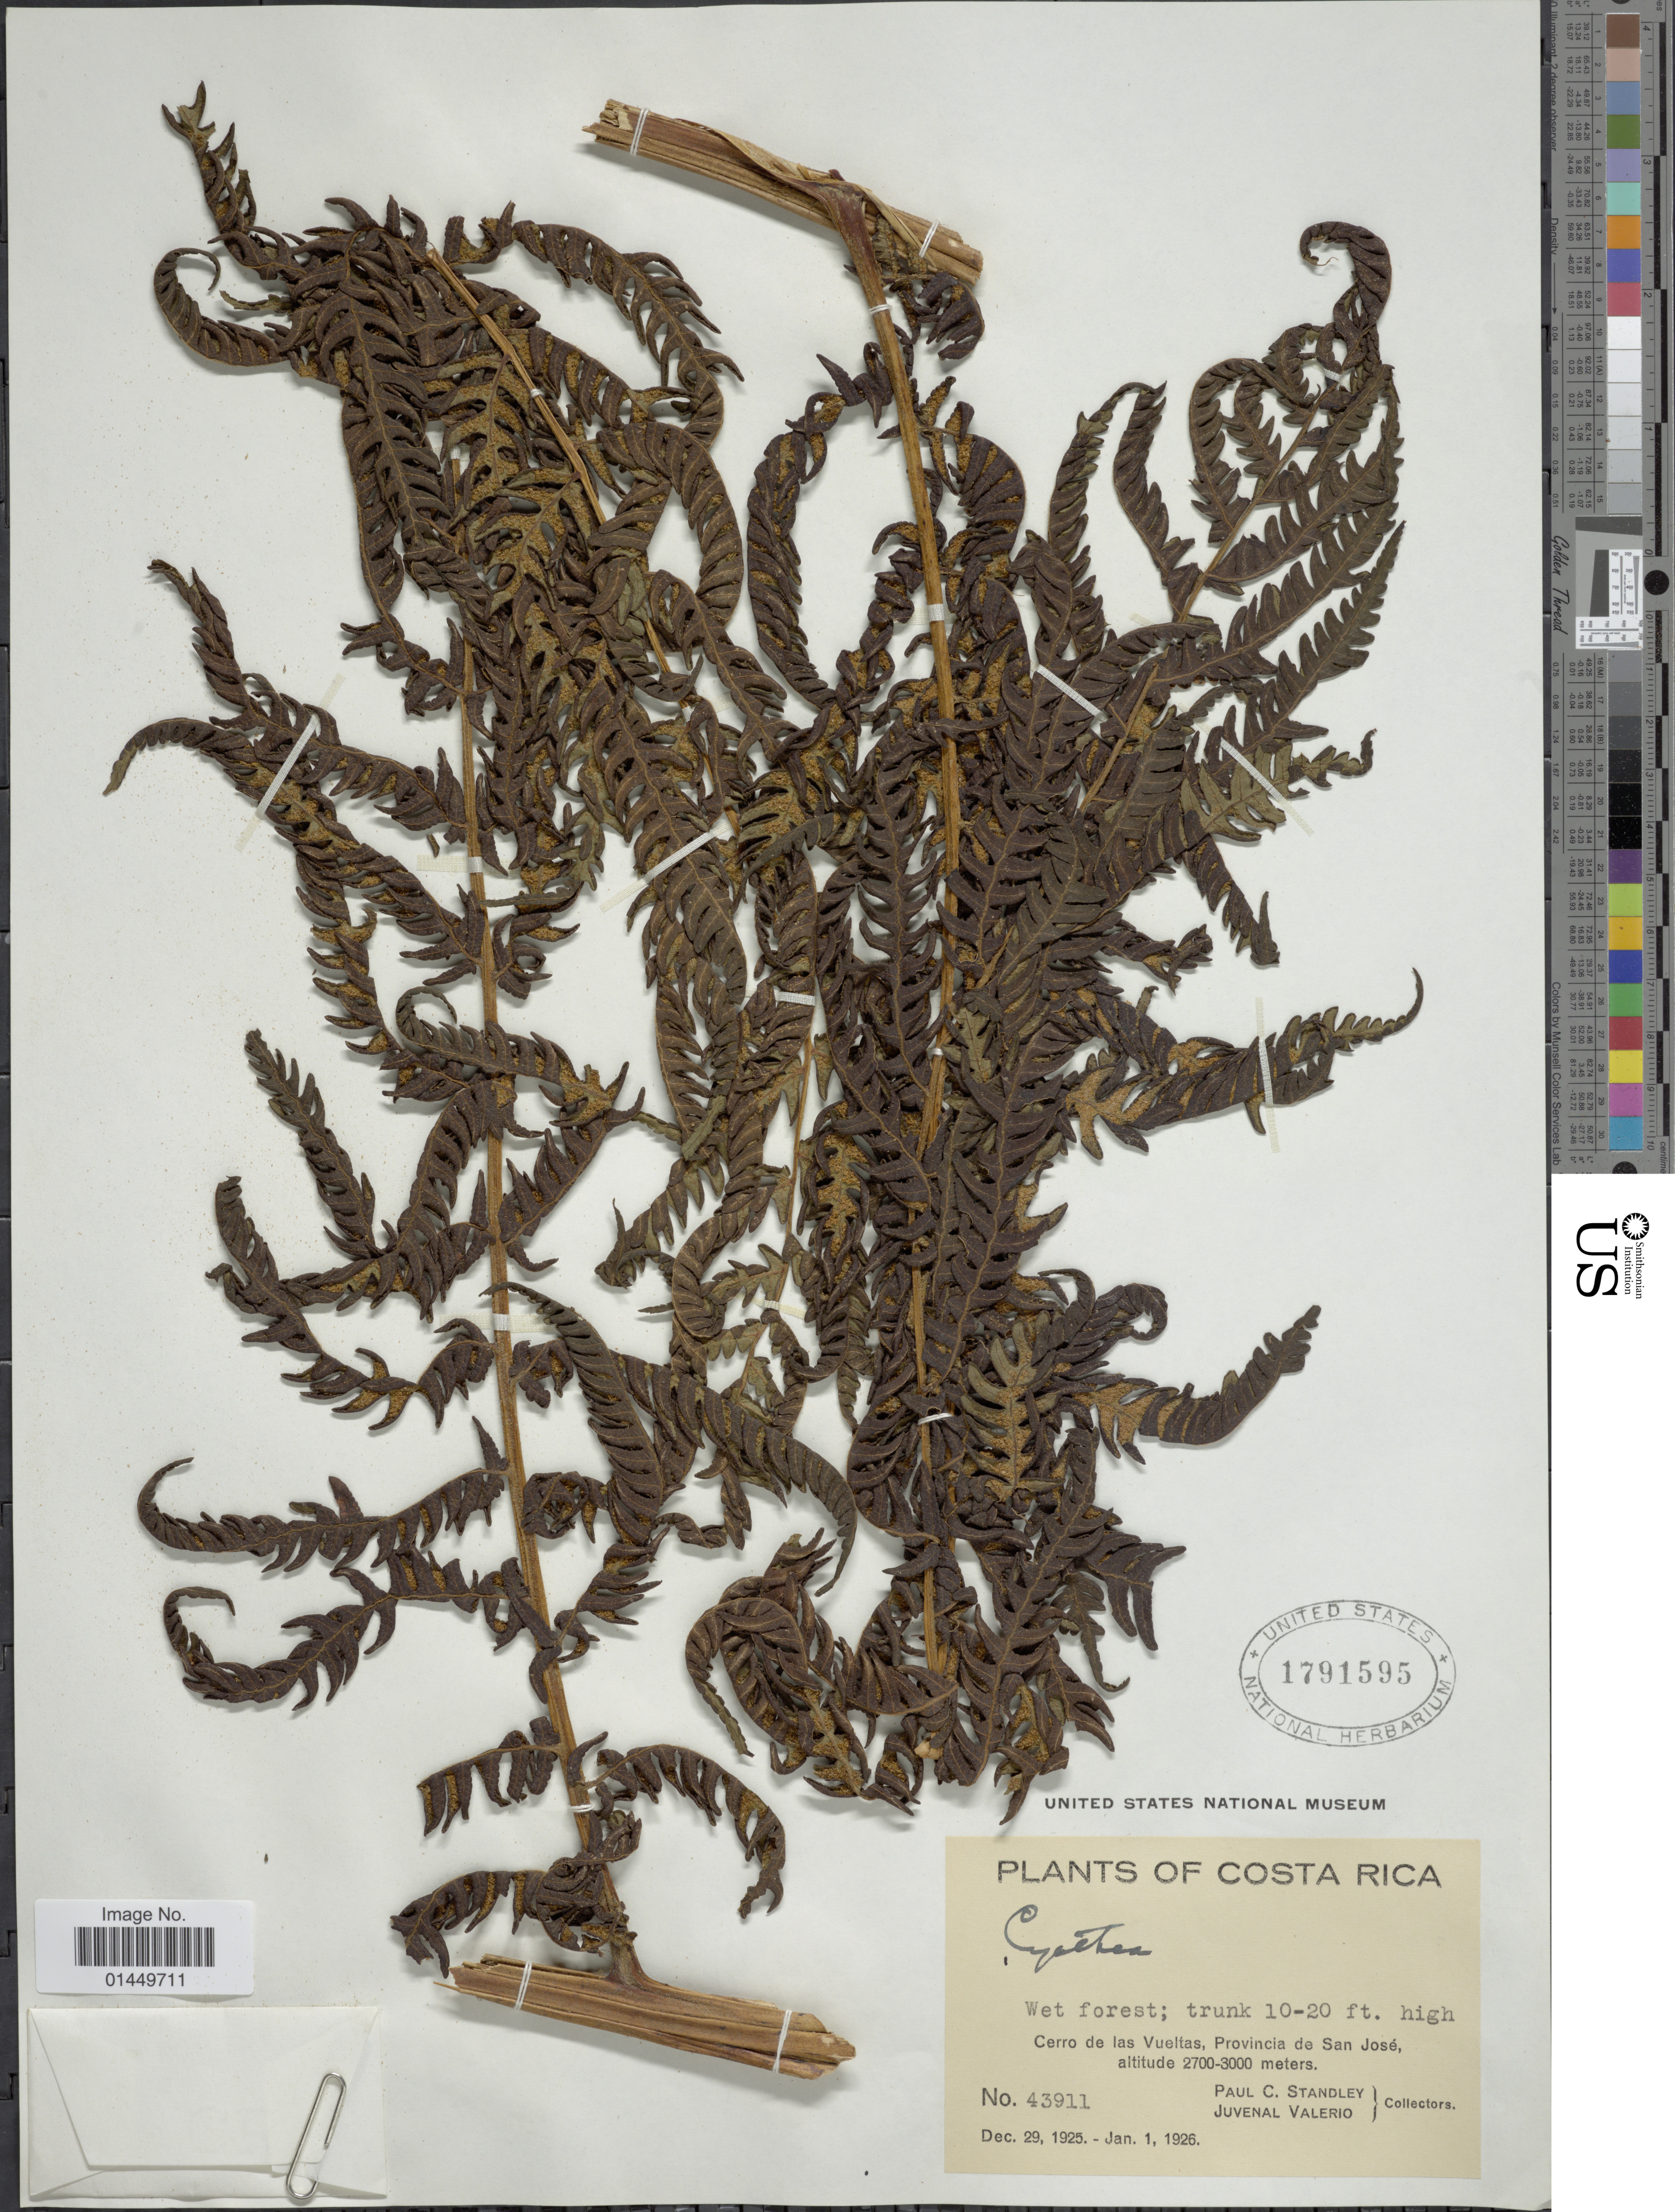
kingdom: Plantae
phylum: Tracheophyta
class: Polypodiopsida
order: Cyatheales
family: Cyatheaceae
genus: Cyathea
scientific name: Cyathea suprastrigosa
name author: (Christ) Maxon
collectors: P. C. Standley & J. Valerio R.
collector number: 43911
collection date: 1925-12-29/1926-01-01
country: Costa Rica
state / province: San José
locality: Cerro de las Vueltas, Provincia de San Jose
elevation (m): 2700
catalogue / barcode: US 1791595